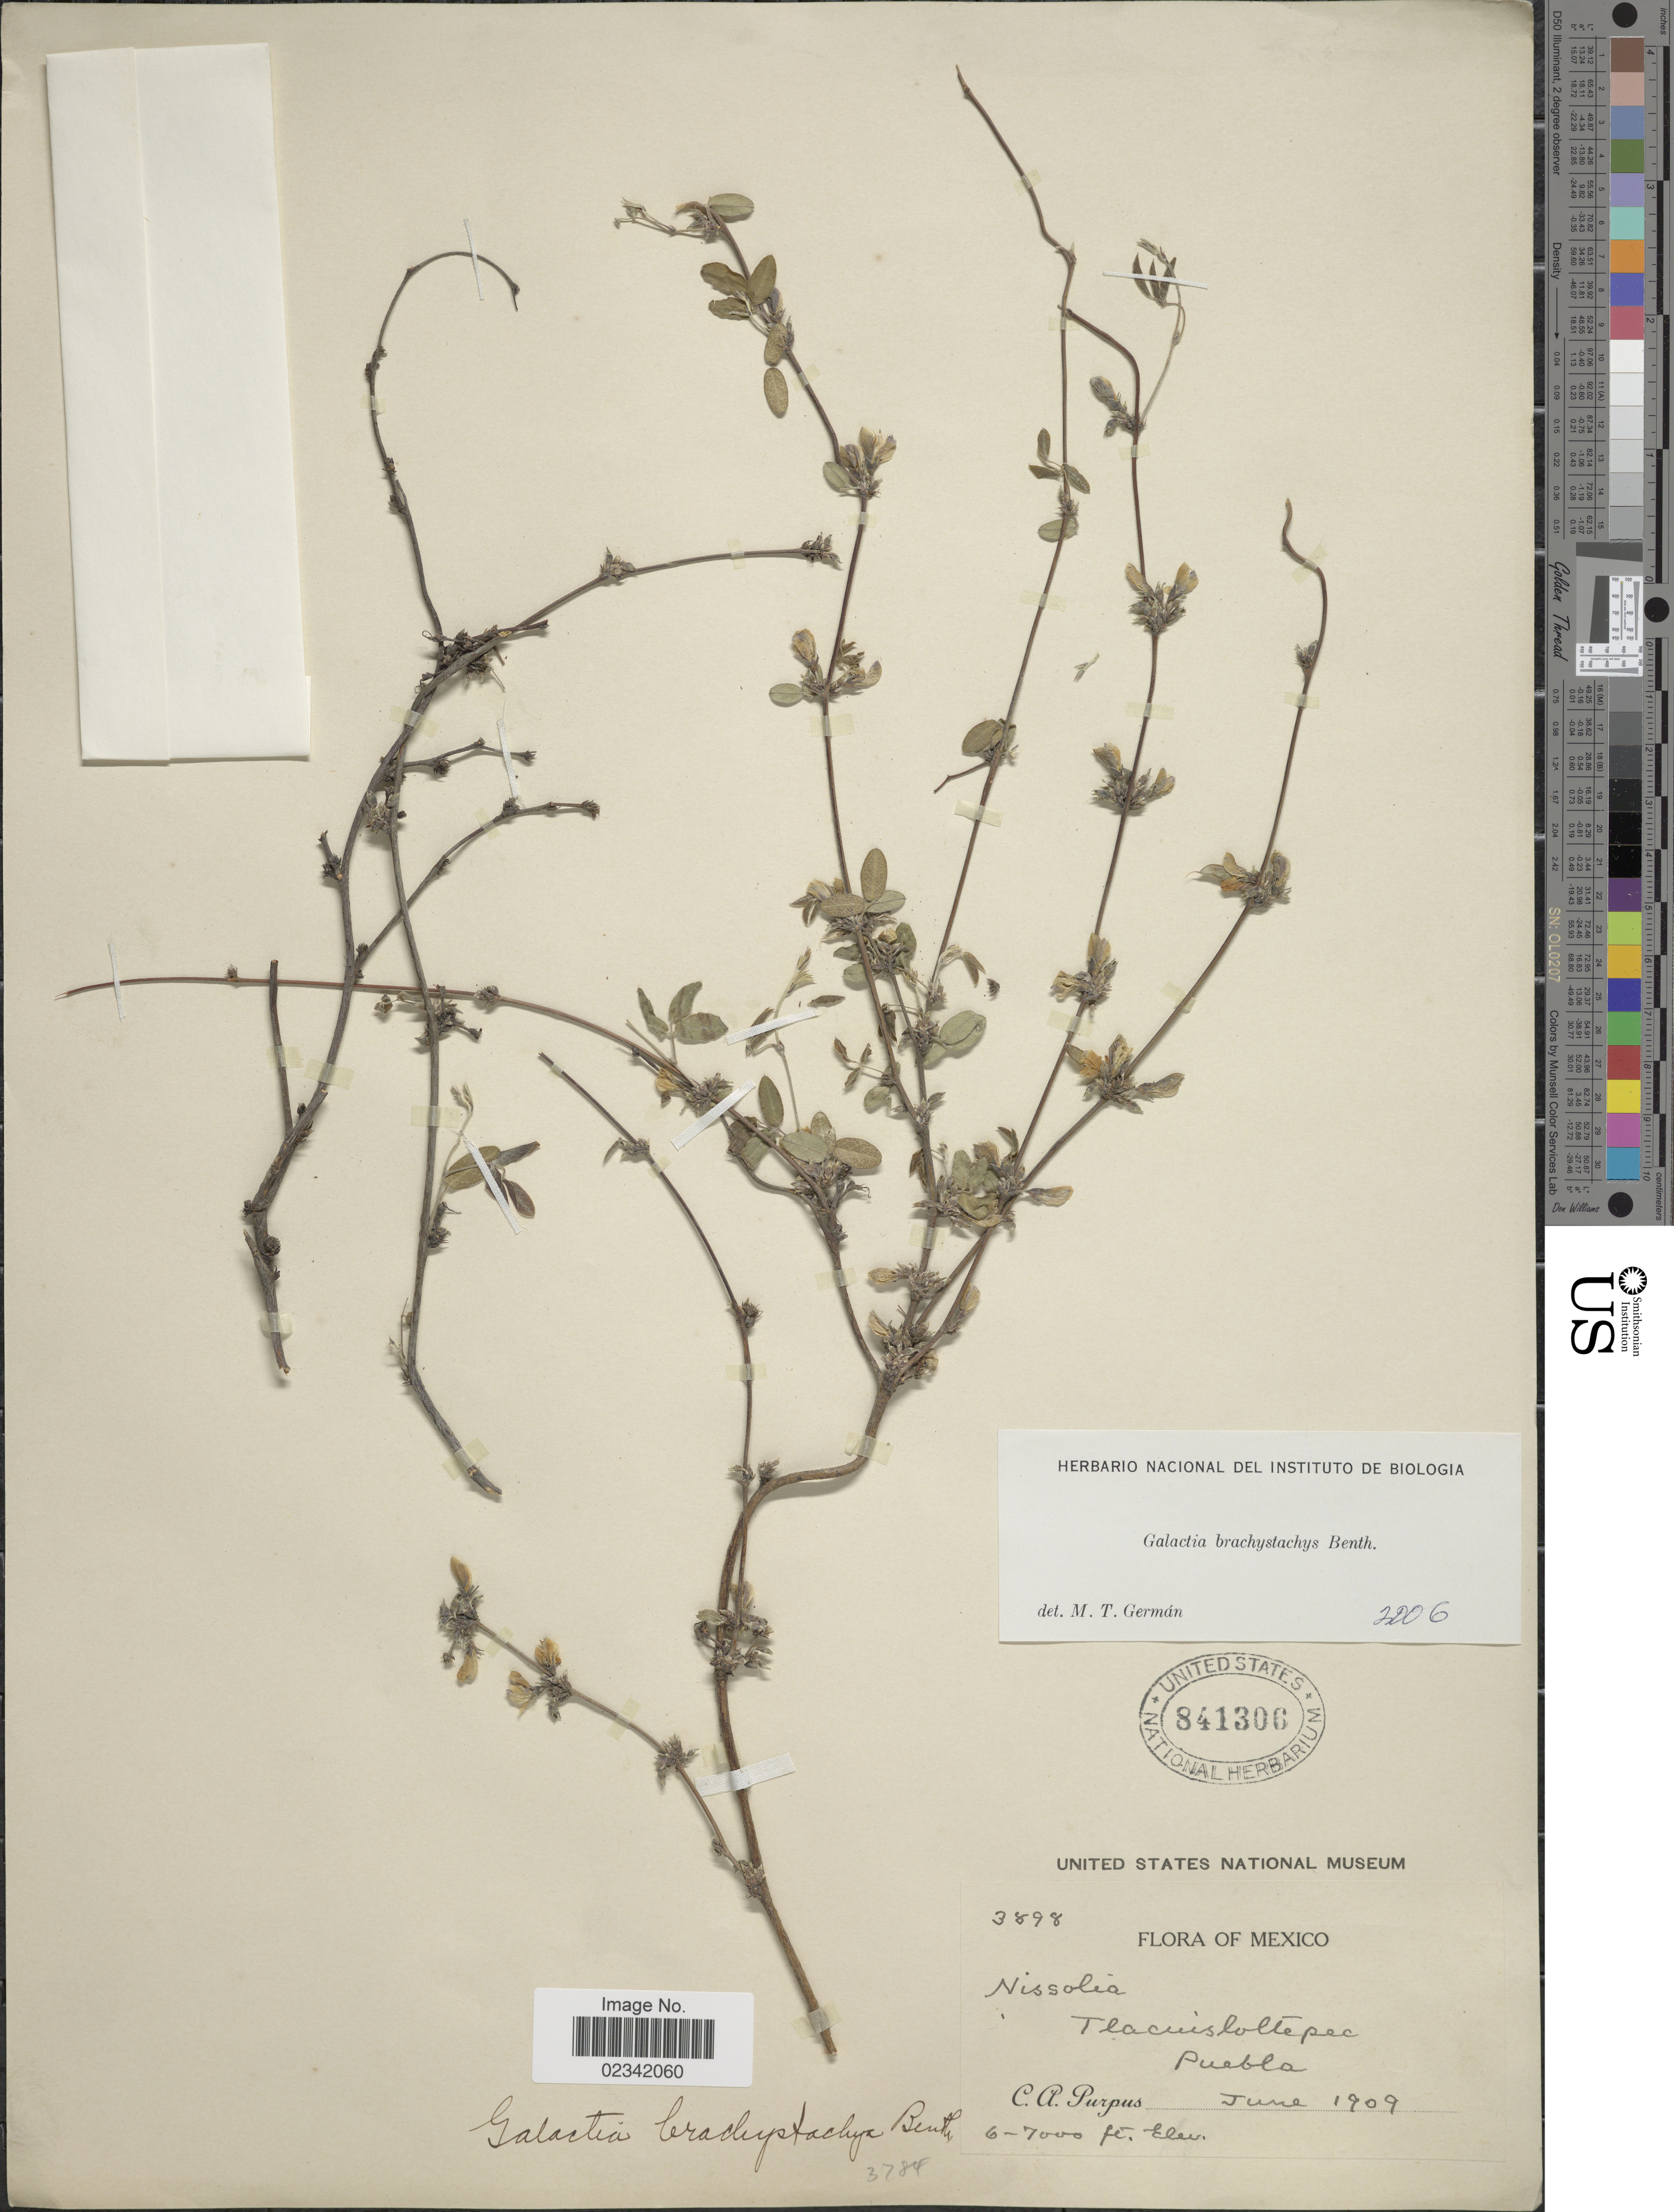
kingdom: Plantae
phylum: Tracheophyta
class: Magnoliopsida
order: Fabales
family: Fabaceae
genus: Nanogalactia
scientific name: Nanogalactia brachystachys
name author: (Benth.) L.P. Queiroz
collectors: C. A. Purpus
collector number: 3898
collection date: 1909-06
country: Mexico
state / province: Puebla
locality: Tlacuisloltepec, Puebla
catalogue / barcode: US 841306